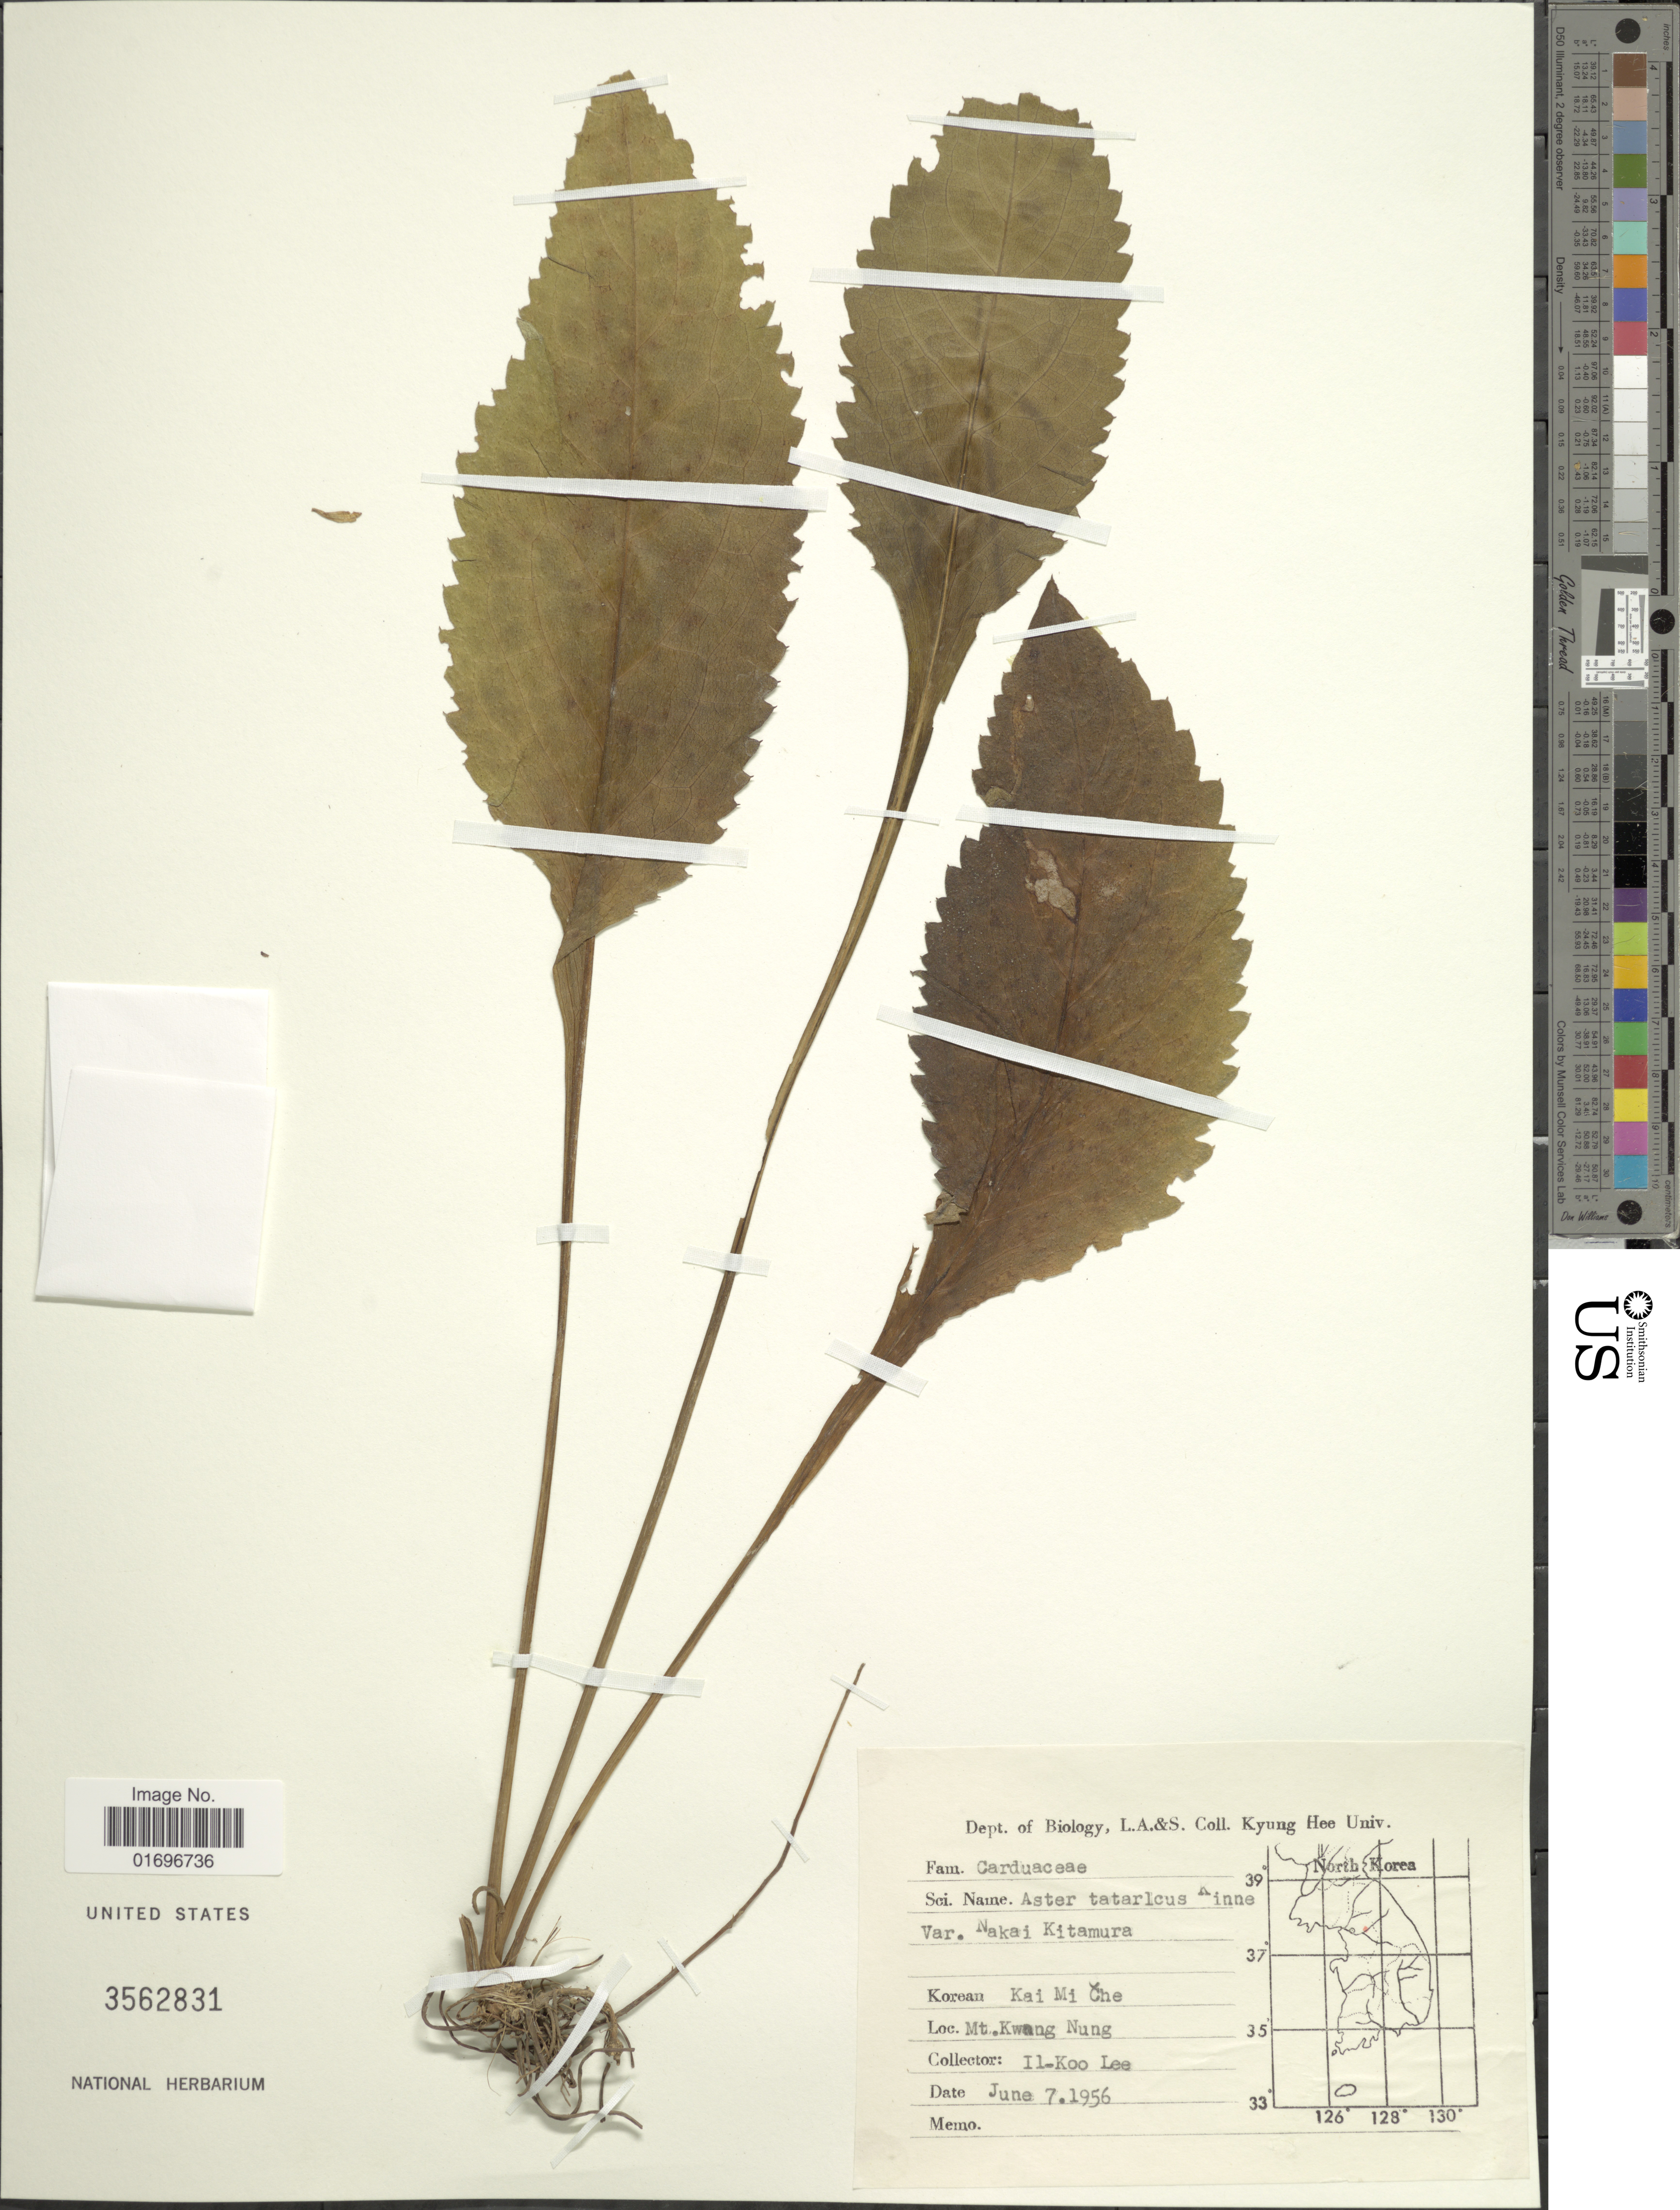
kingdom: Plantae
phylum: Tracheophyta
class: Magnoliopsida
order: Asterales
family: Asteraceae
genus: Aster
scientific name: Aster tataricus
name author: L. f.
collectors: I. Lee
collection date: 1956-06-07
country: North Korea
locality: Koreau, Kai Mi Che. Mt. Kwang Nung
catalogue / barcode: US 3562831